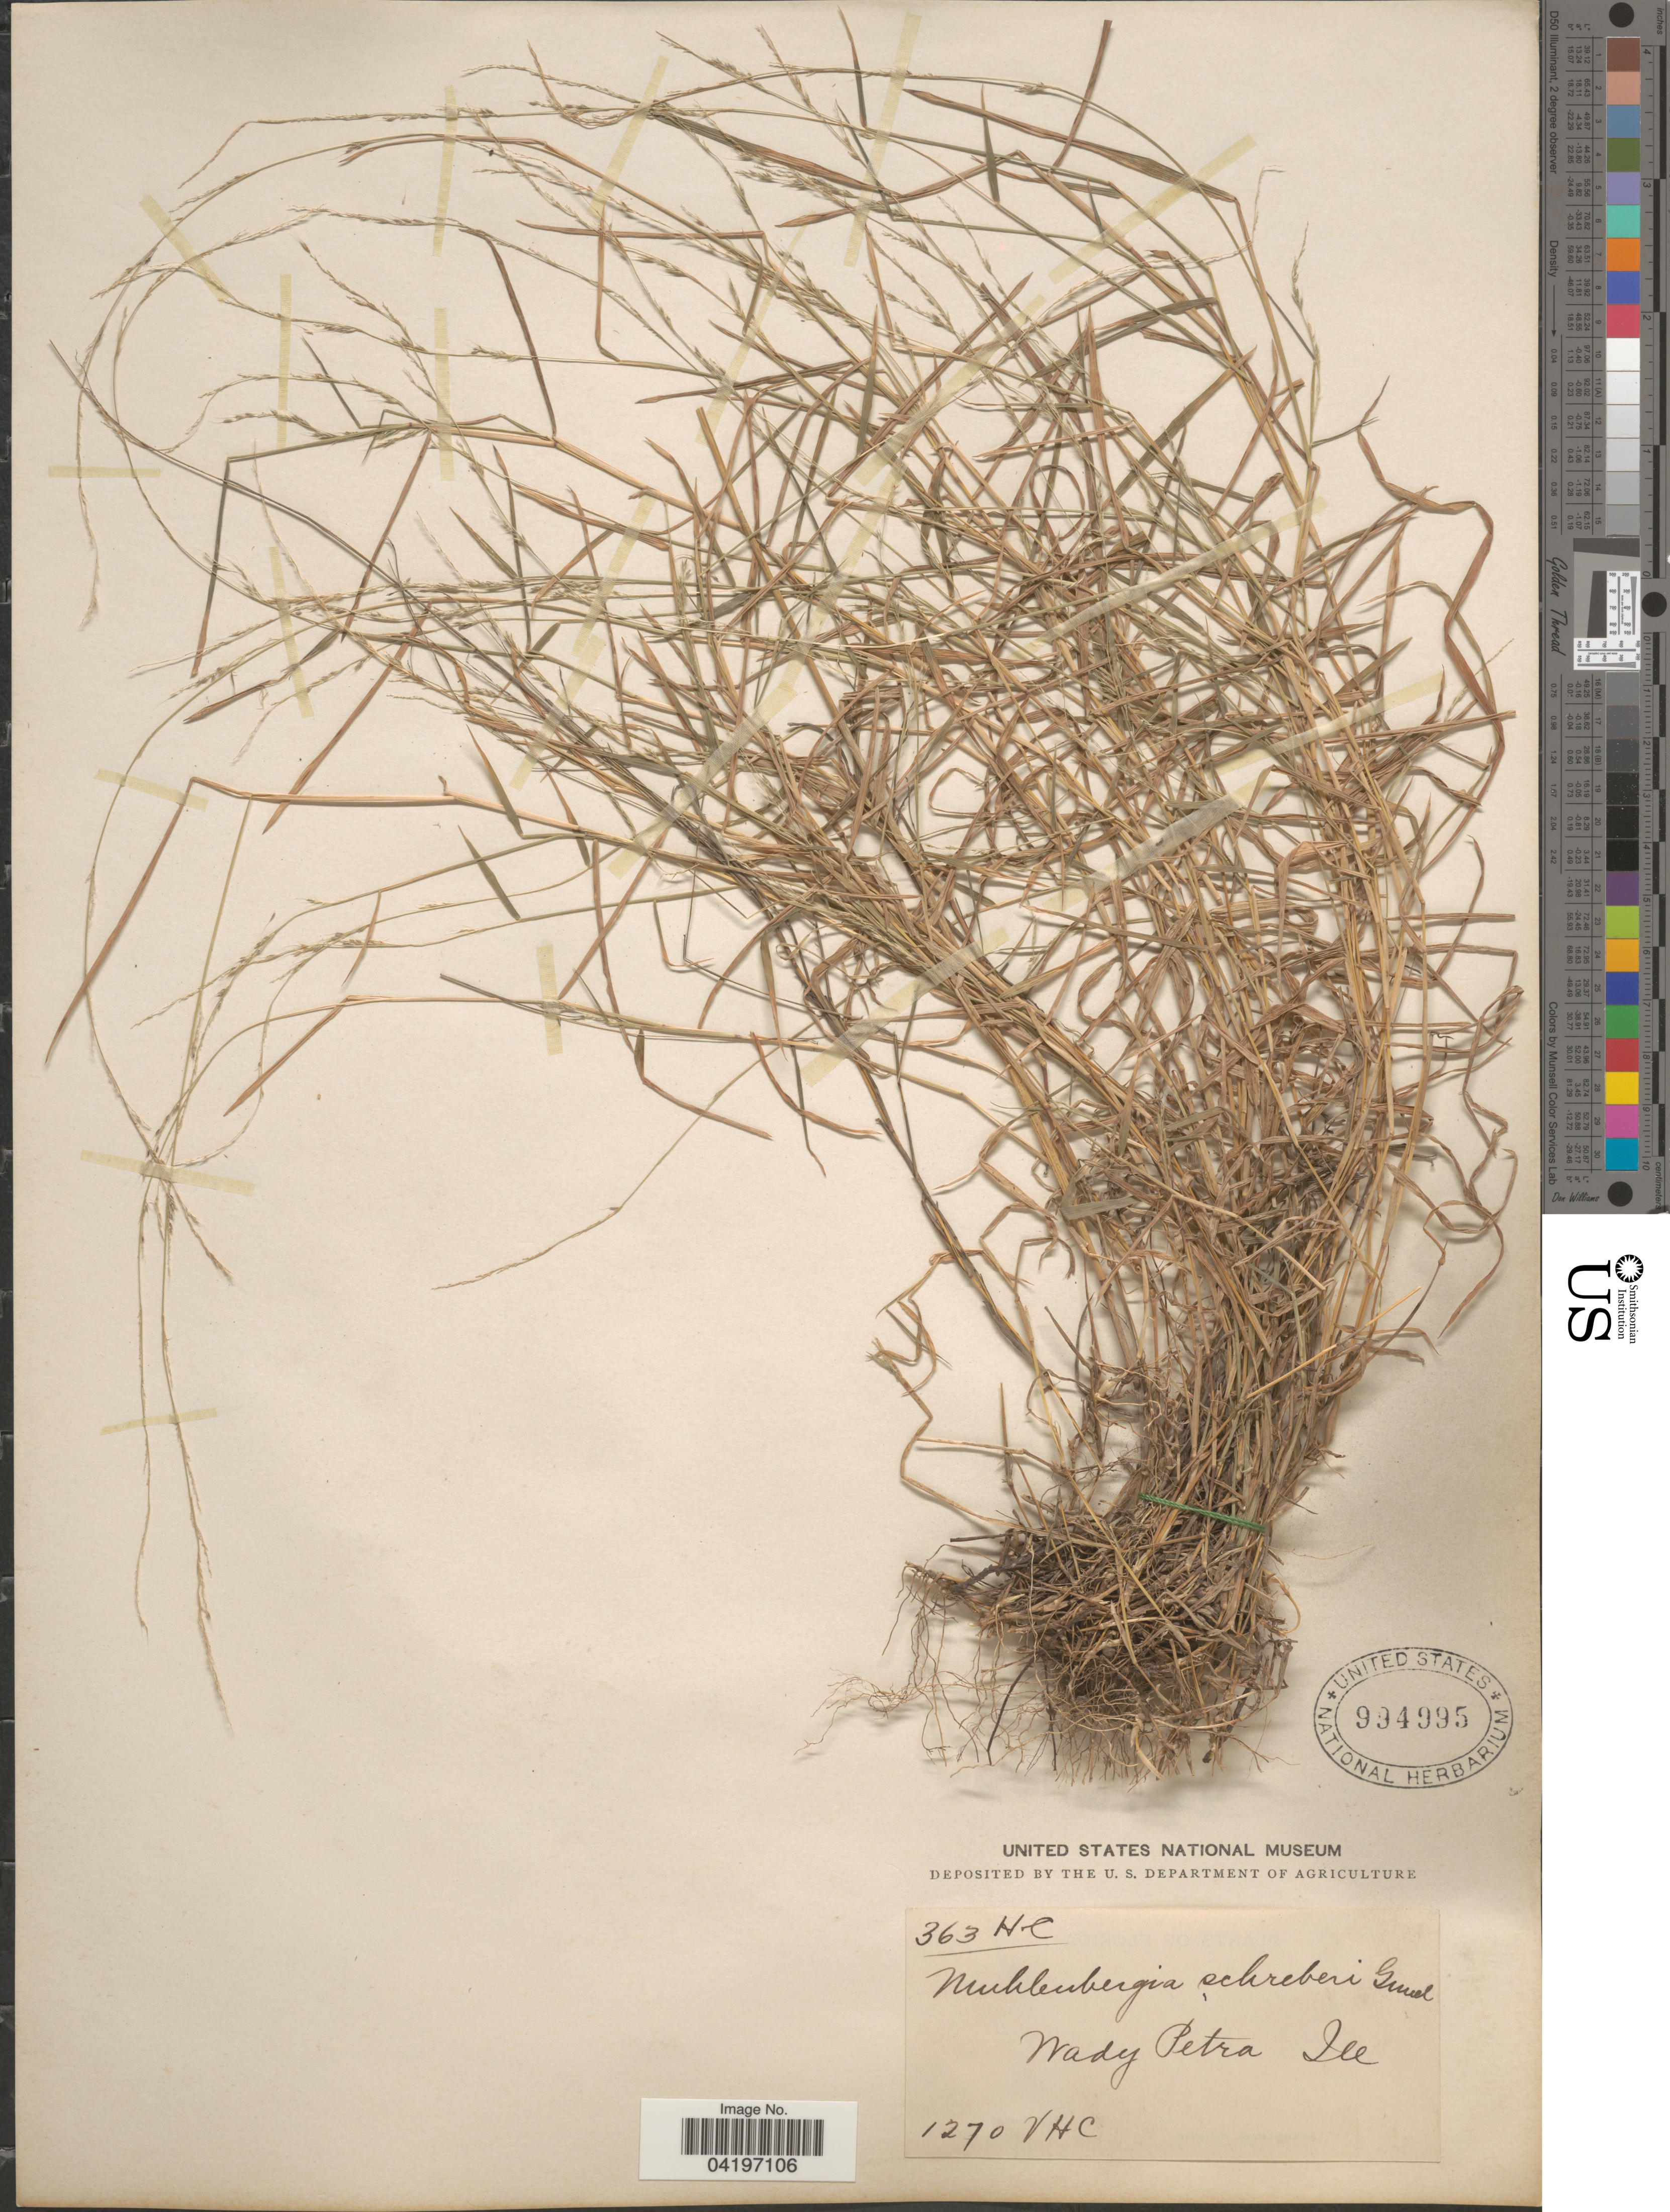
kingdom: Plantae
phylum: Tracheophyta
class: Liliopsida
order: Poales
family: Poaceae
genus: Muhlenbergia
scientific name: Muhlenbergia schreberi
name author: J.F. Gmel.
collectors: V. H. C.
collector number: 1270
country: United States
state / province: Illinois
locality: Wady Petra.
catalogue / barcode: US 994995